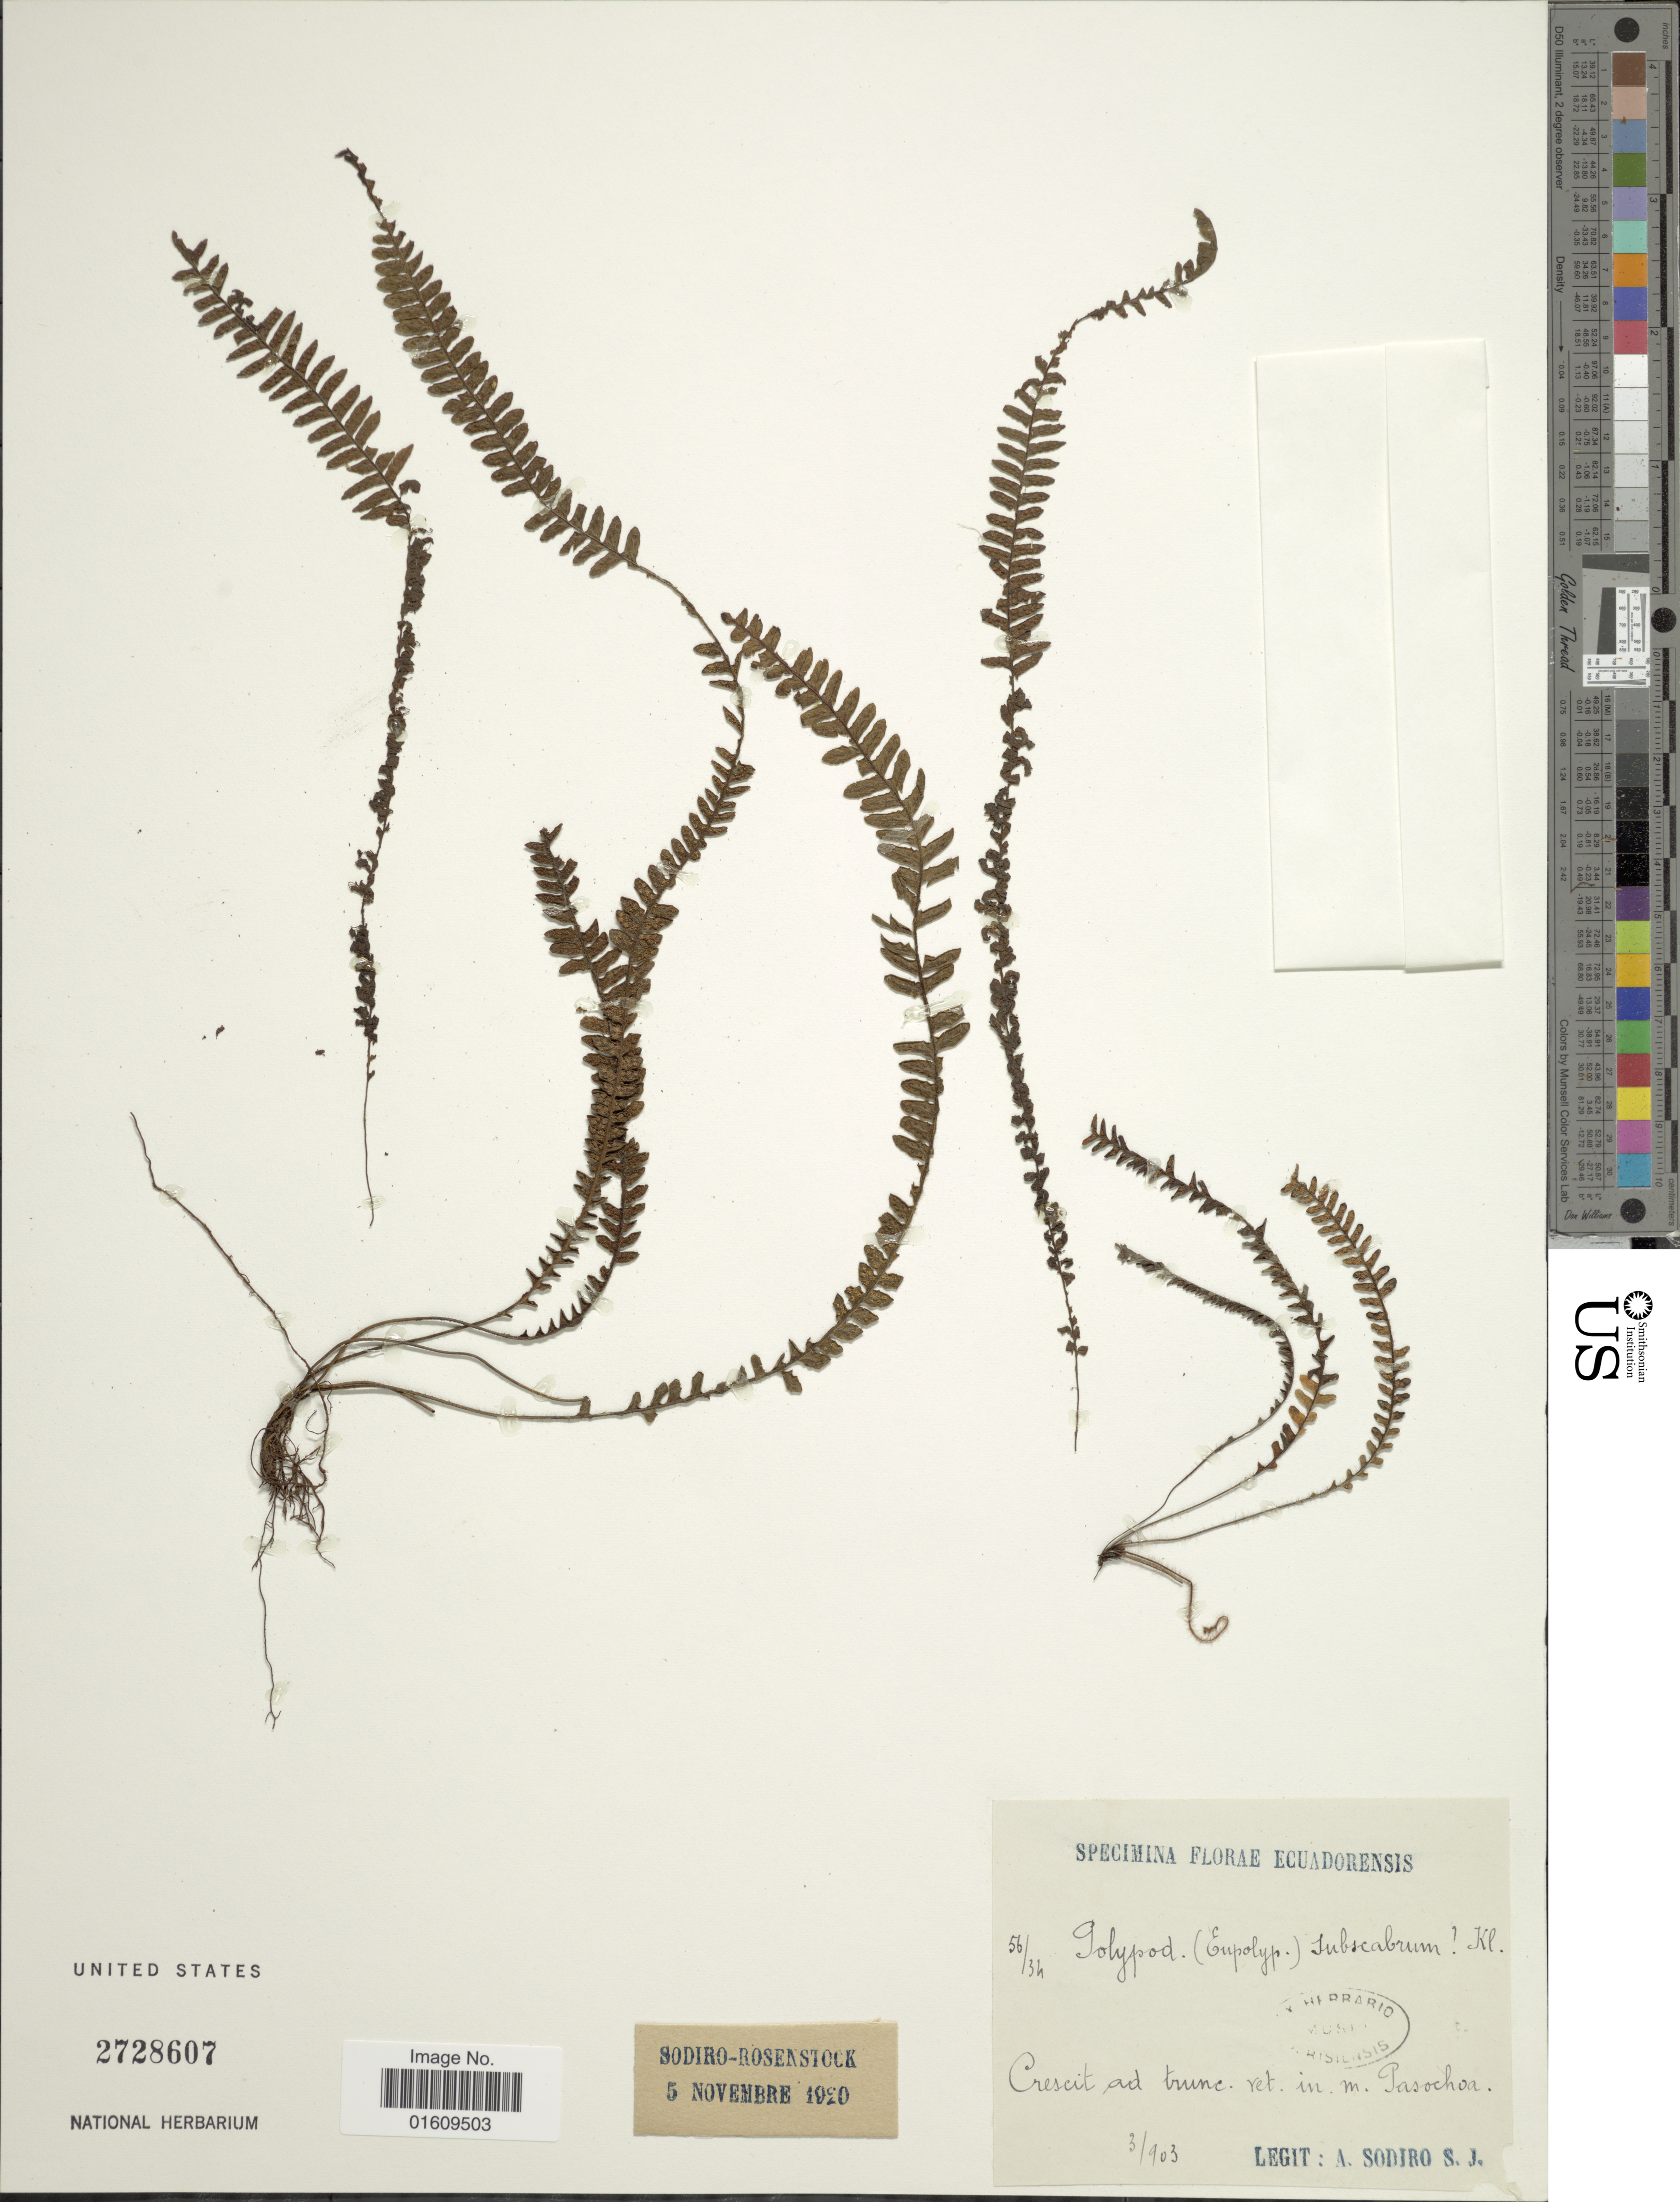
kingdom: Plantae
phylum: Tracheophyta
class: Polypodiopsida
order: Polypodiales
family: Polypodiaceae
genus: Ascogrammitis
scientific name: Ascogrammitis pichinchensis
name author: (Hieron.) Sundue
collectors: A. Sodiro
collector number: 53/34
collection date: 1903-03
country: Ecuador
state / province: Pichincha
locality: Pasochoa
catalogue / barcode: US 2728607